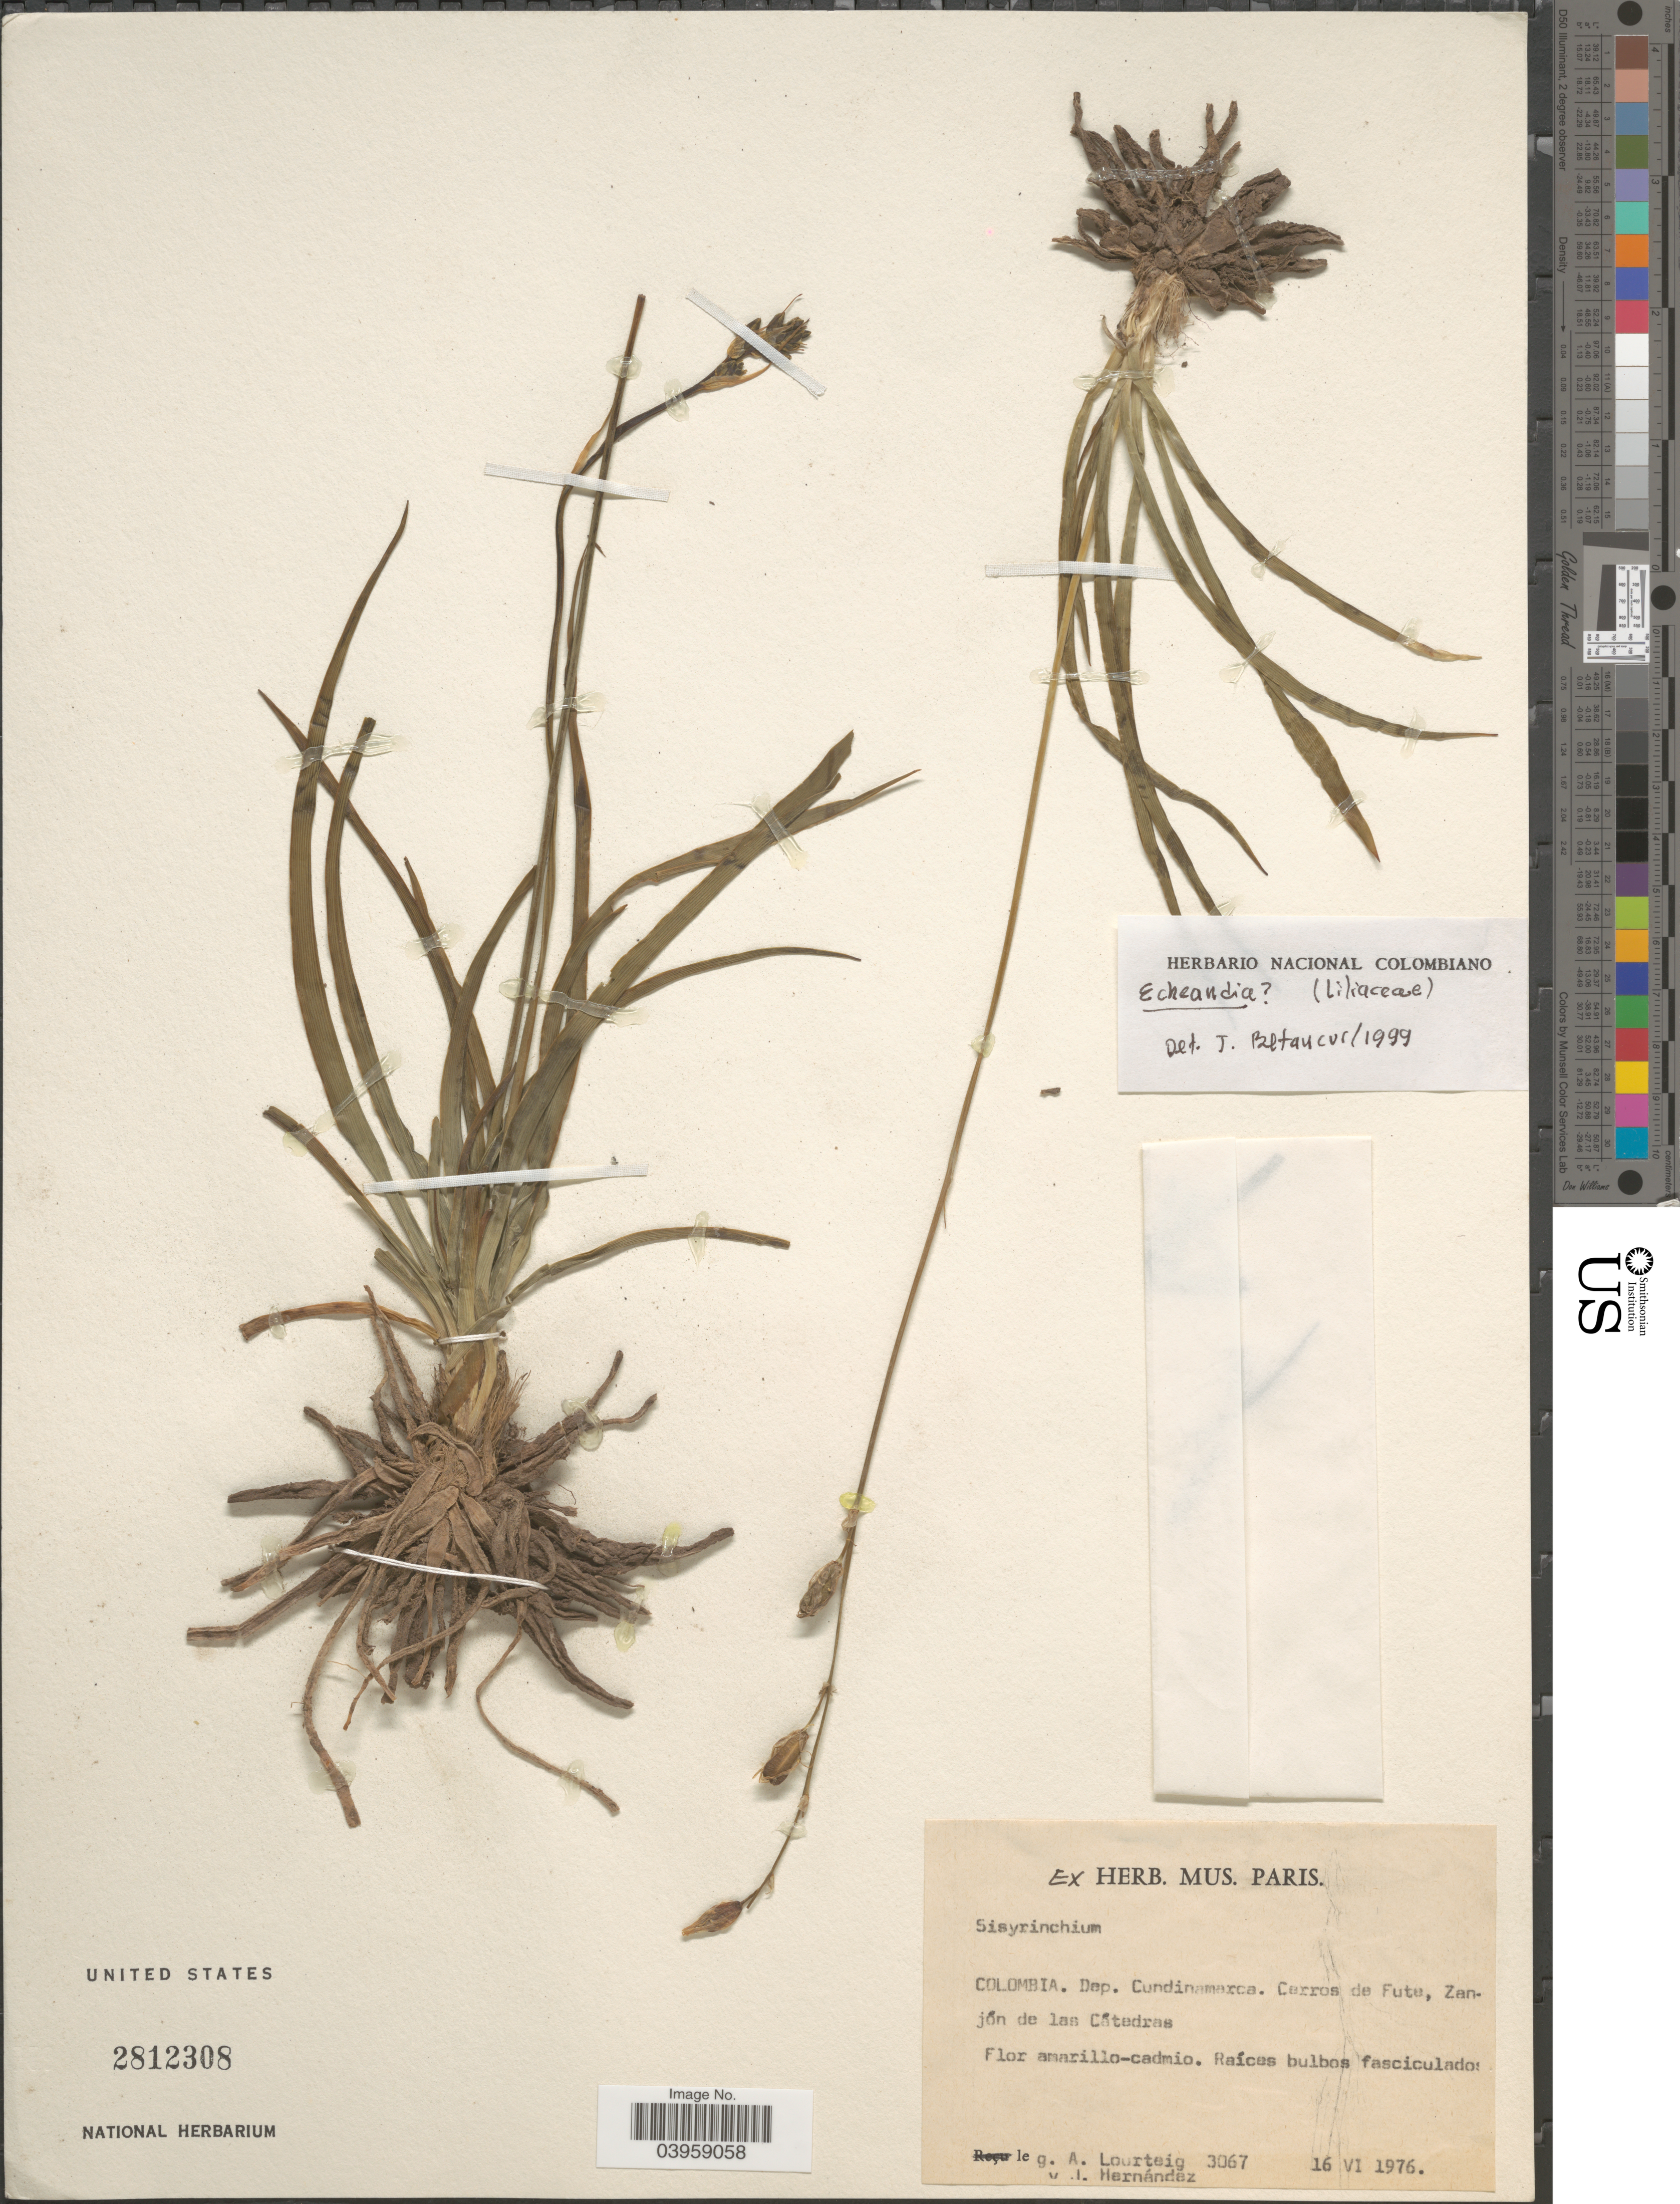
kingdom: Plantae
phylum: Tracheophyta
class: Liliopsida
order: Asparagales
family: Asparagaceae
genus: Echeandia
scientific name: Echeandia sp.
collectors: A. Lourteig & -- Hernandez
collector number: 3067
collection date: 1976-06-16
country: Colombia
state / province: Cundinamarca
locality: Dep. Cundinamarca. Cerros de Fute, Zanjón de las Cátedras.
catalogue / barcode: US 2812308